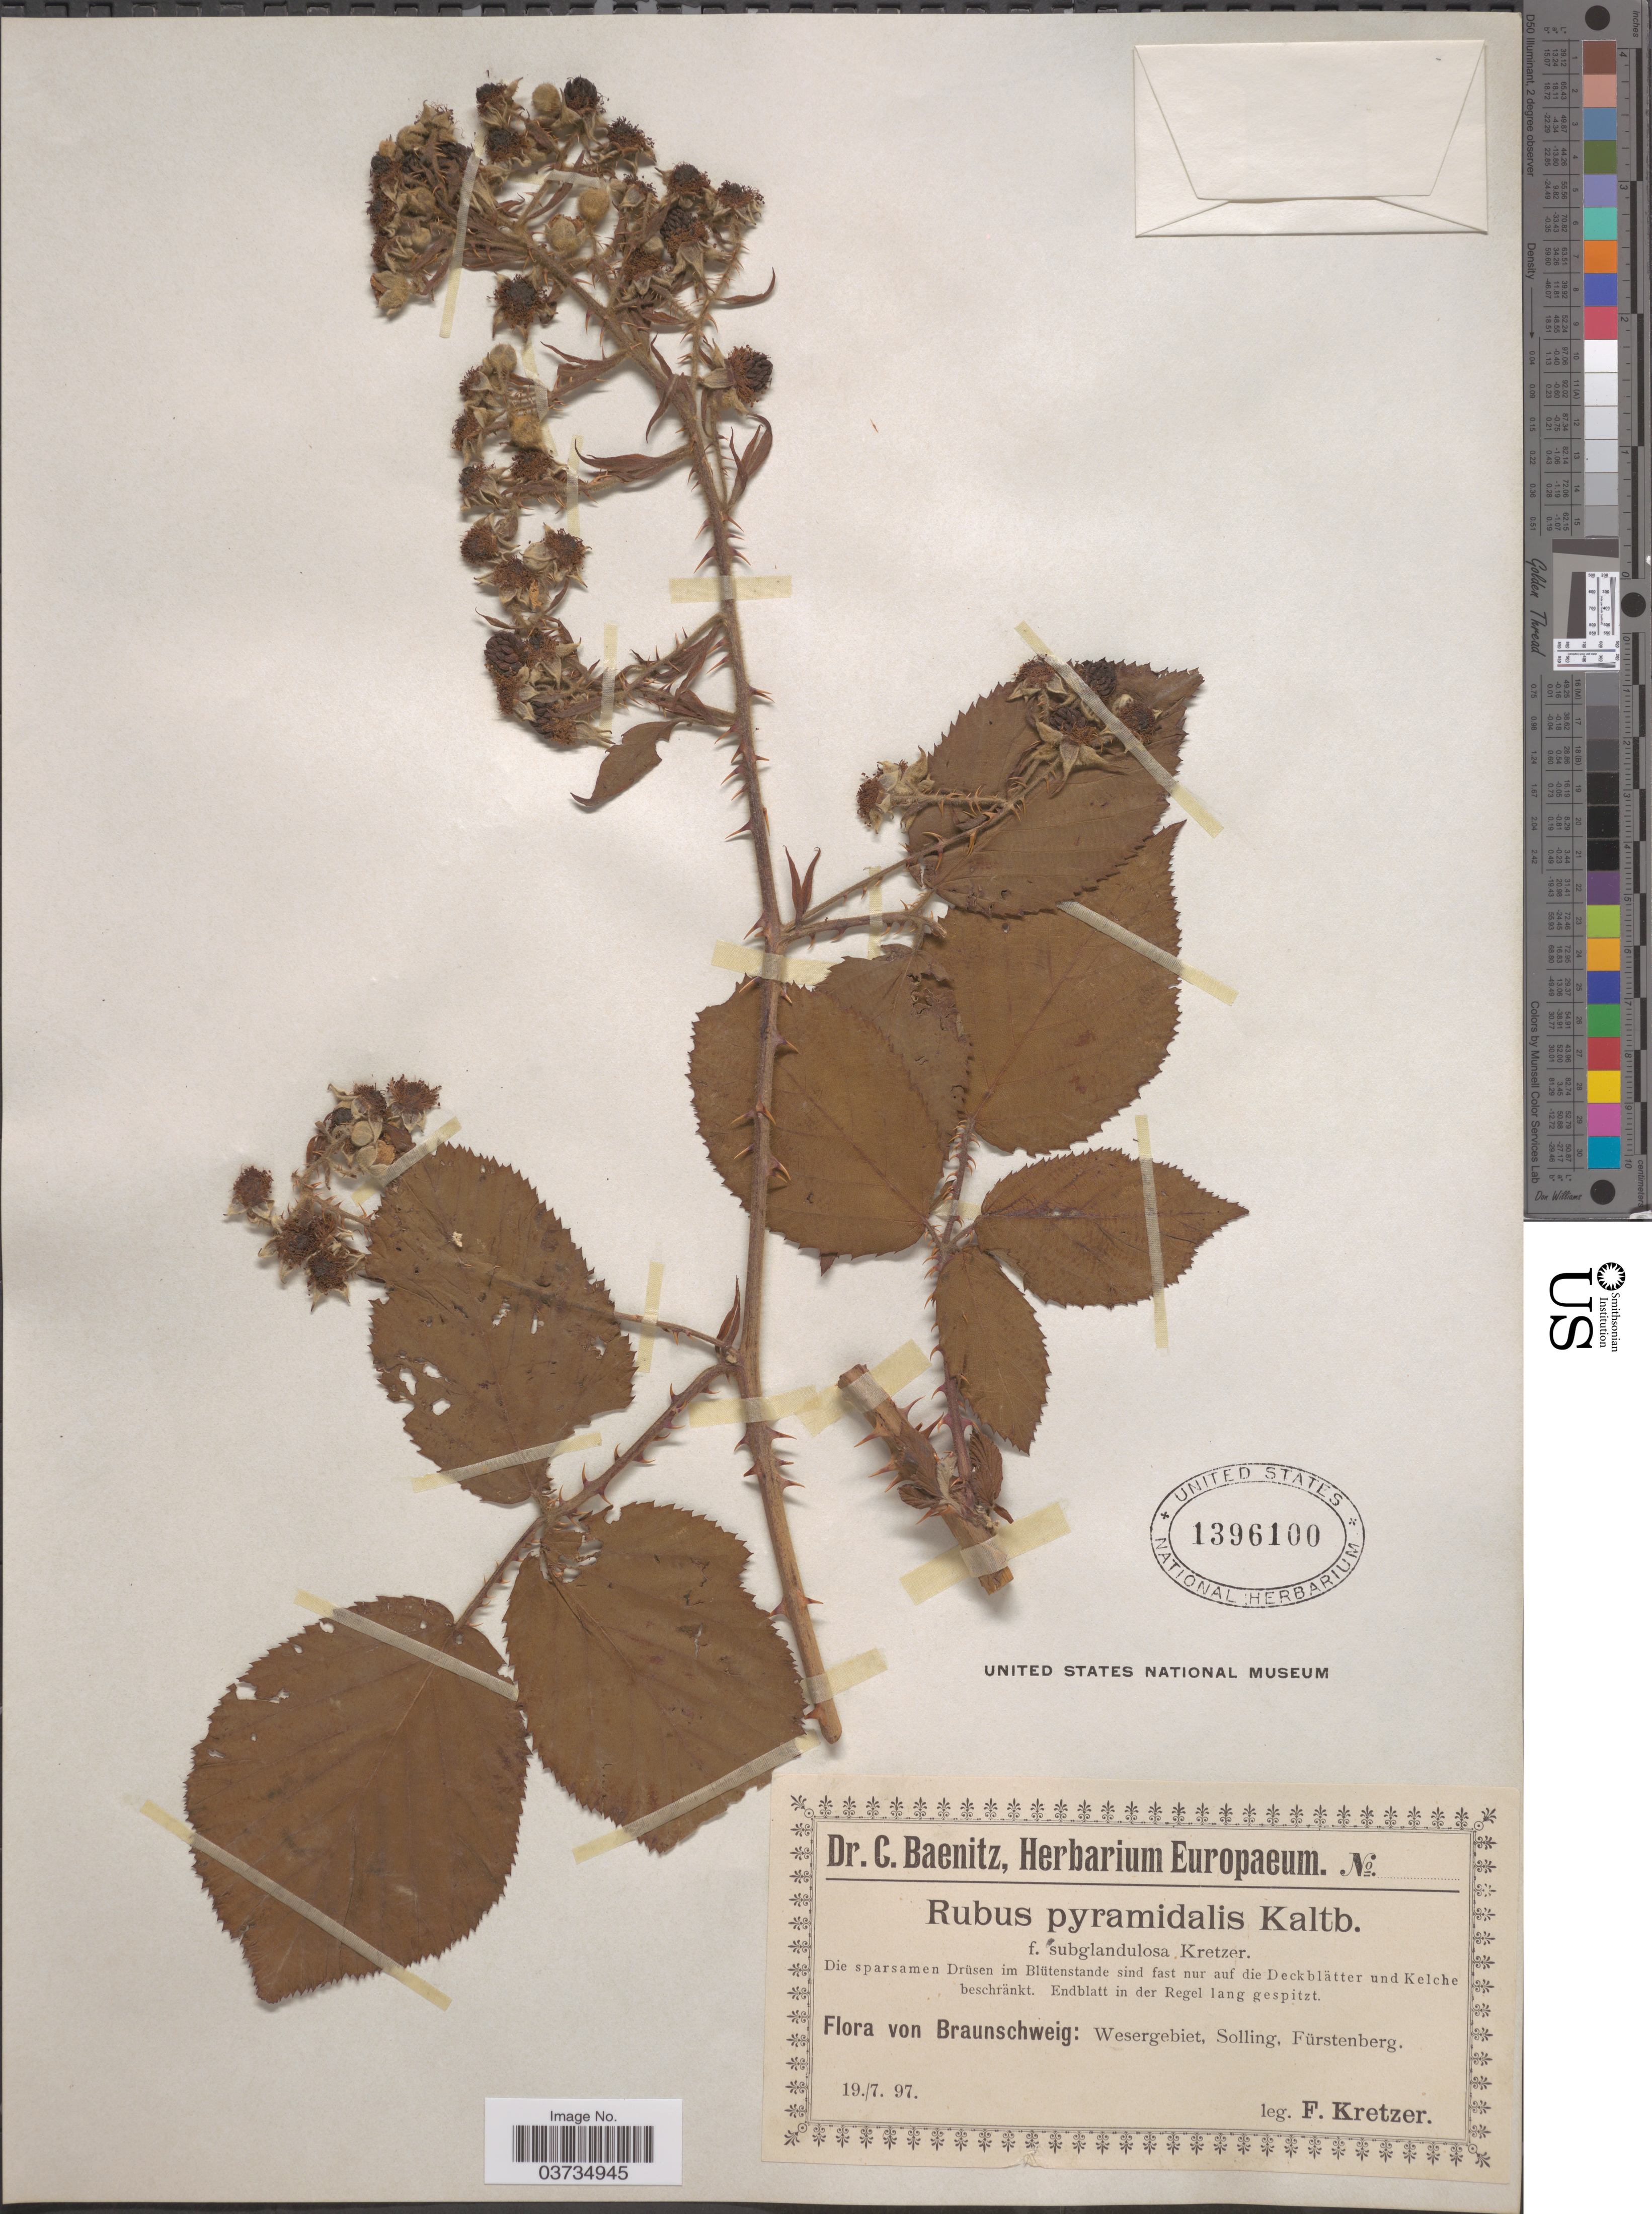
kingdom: Plantae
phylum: Tracheophyta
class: Magnoliopsida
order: Rosales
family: Rosaceae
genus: Rubus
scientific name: Rubus pyramidalis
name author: Kaltenb.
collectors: F. Kretzer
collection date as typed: Transcribed d/m/y: 19/7/97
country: Germany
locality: Braunschweig: Wesergebiet, Solling, Fürstenberg.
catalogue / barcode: US 1396100